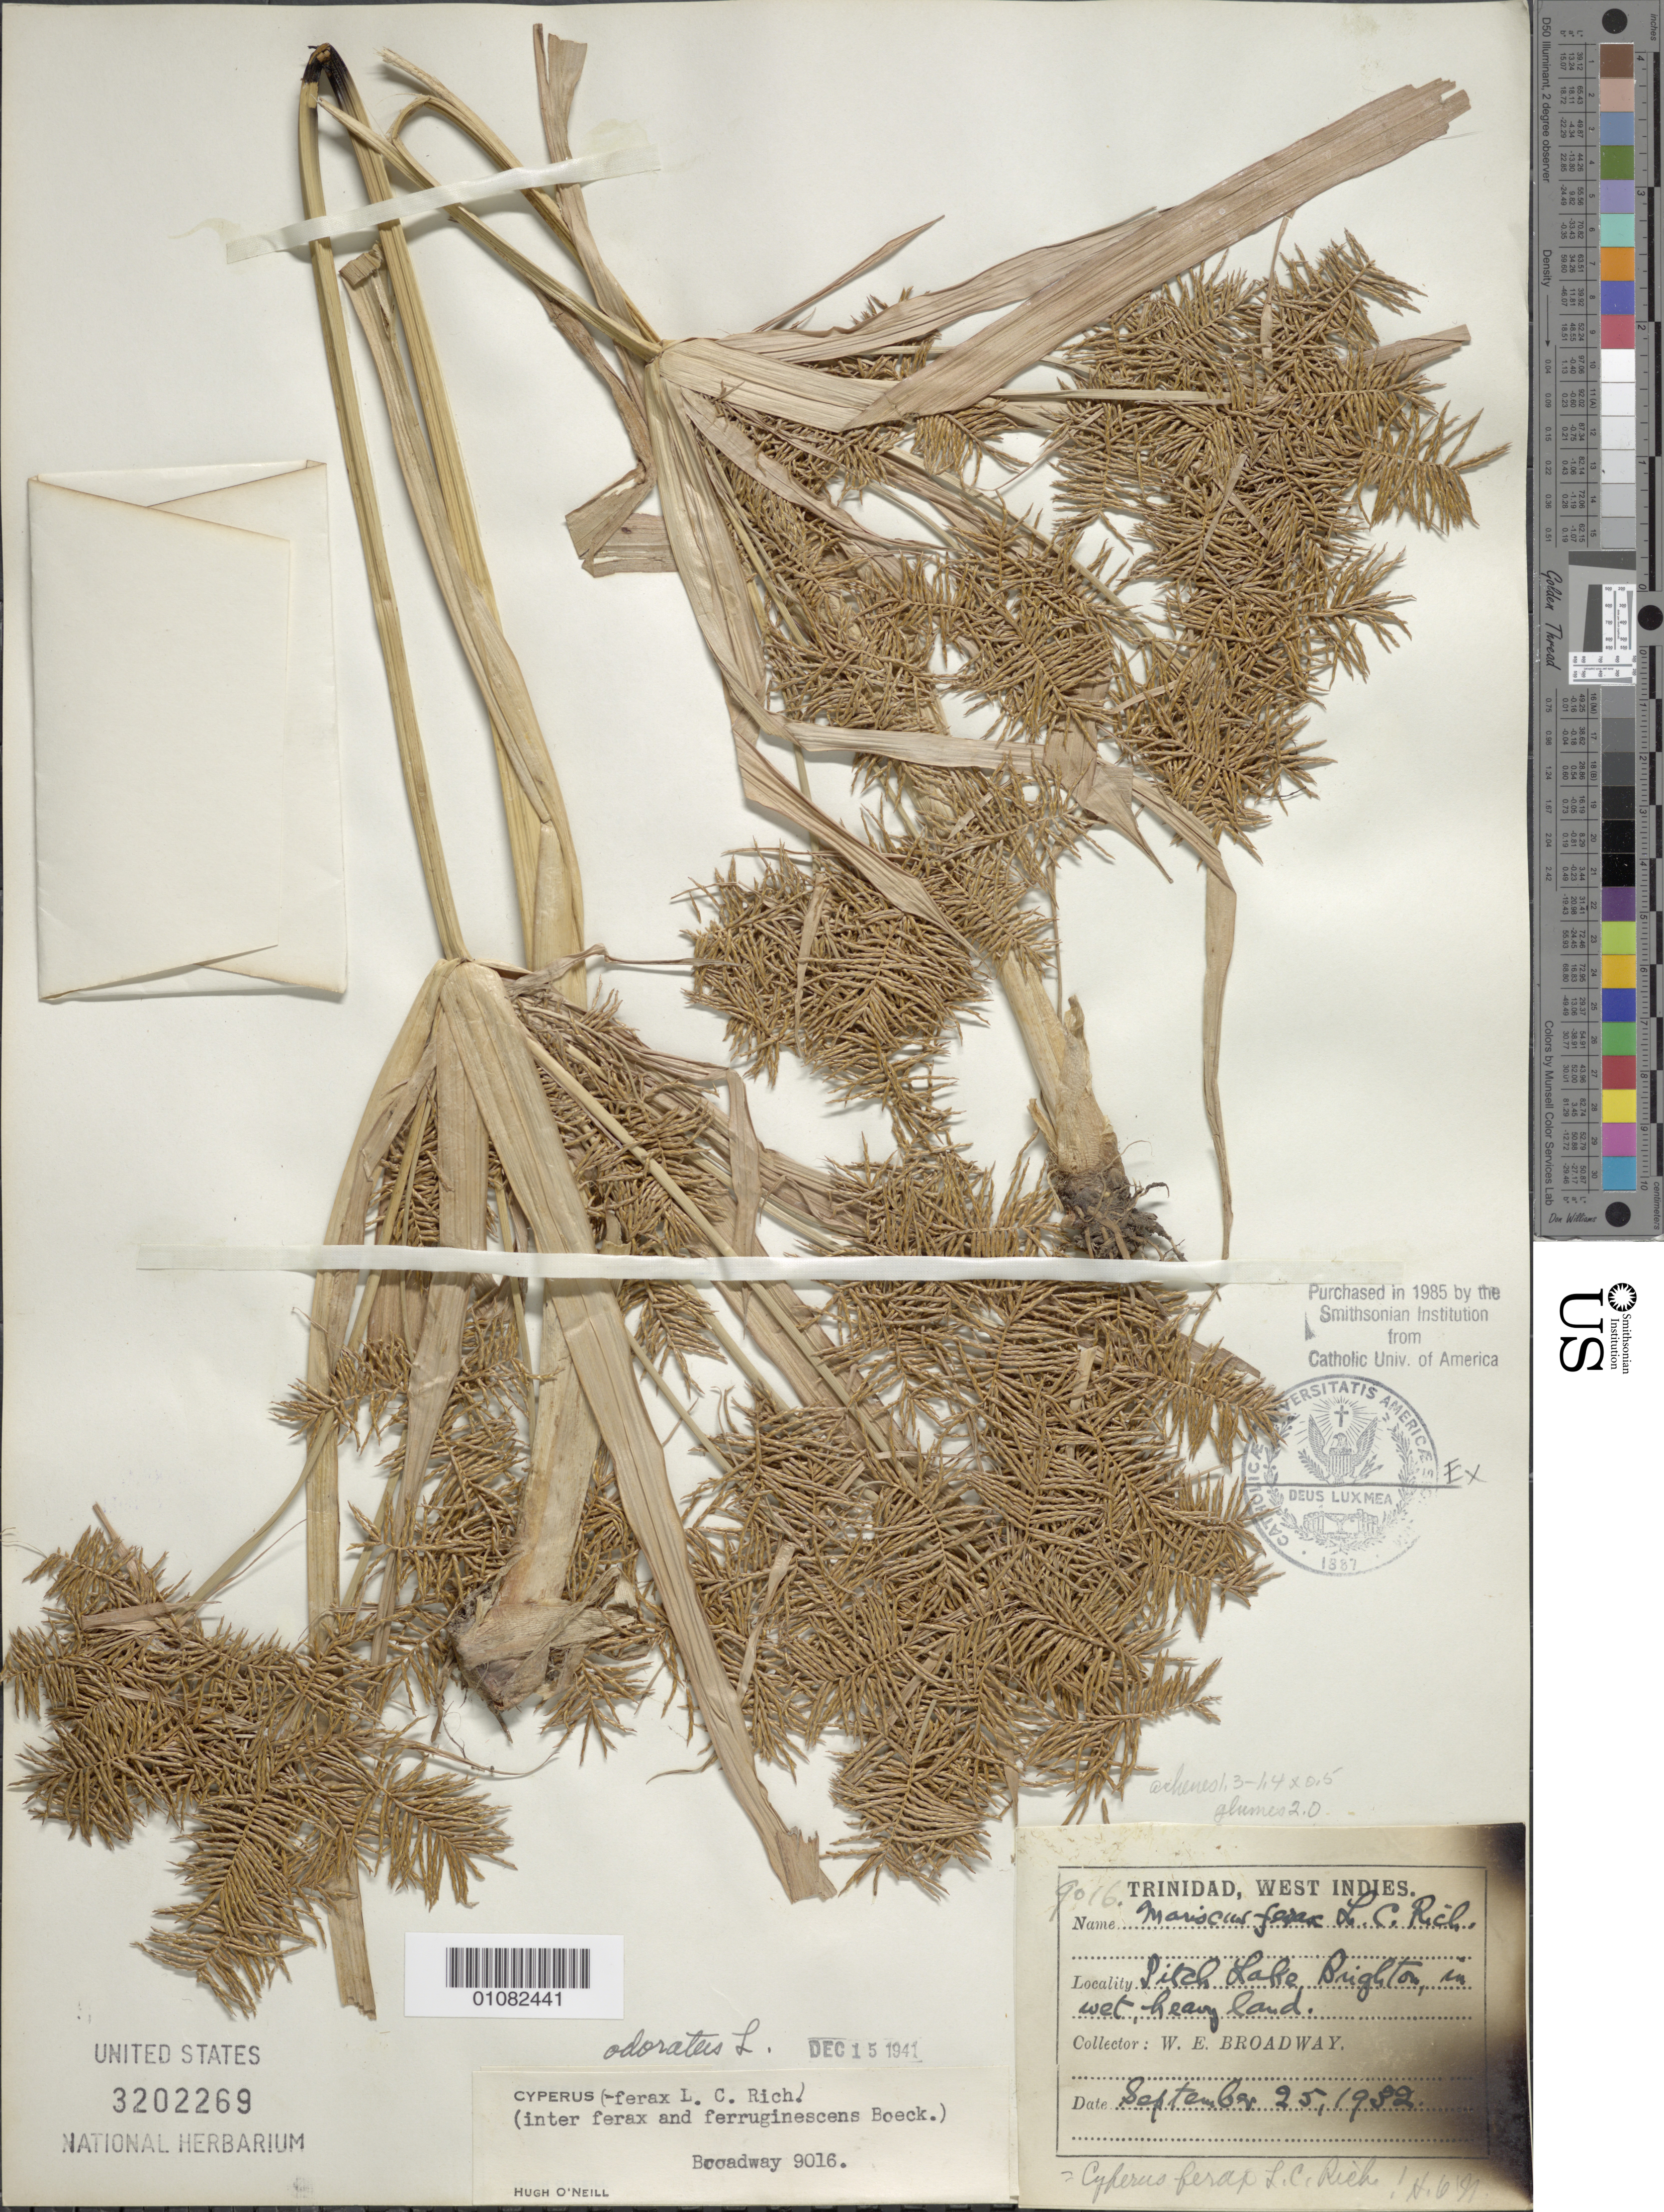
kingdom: Plantae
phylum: Tracheophyta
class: Liliopsida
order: Poales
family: Cyperaceae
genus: Cyperus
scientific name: Cyperus odoratus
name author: L.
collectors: W. E. Broadway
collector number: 9016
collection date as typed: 25 Sep 1932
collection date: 1932-09-25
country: Trinidad and Tobago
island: Trinidad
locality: Pitch Lake, Brighton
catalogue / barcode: US 3202269